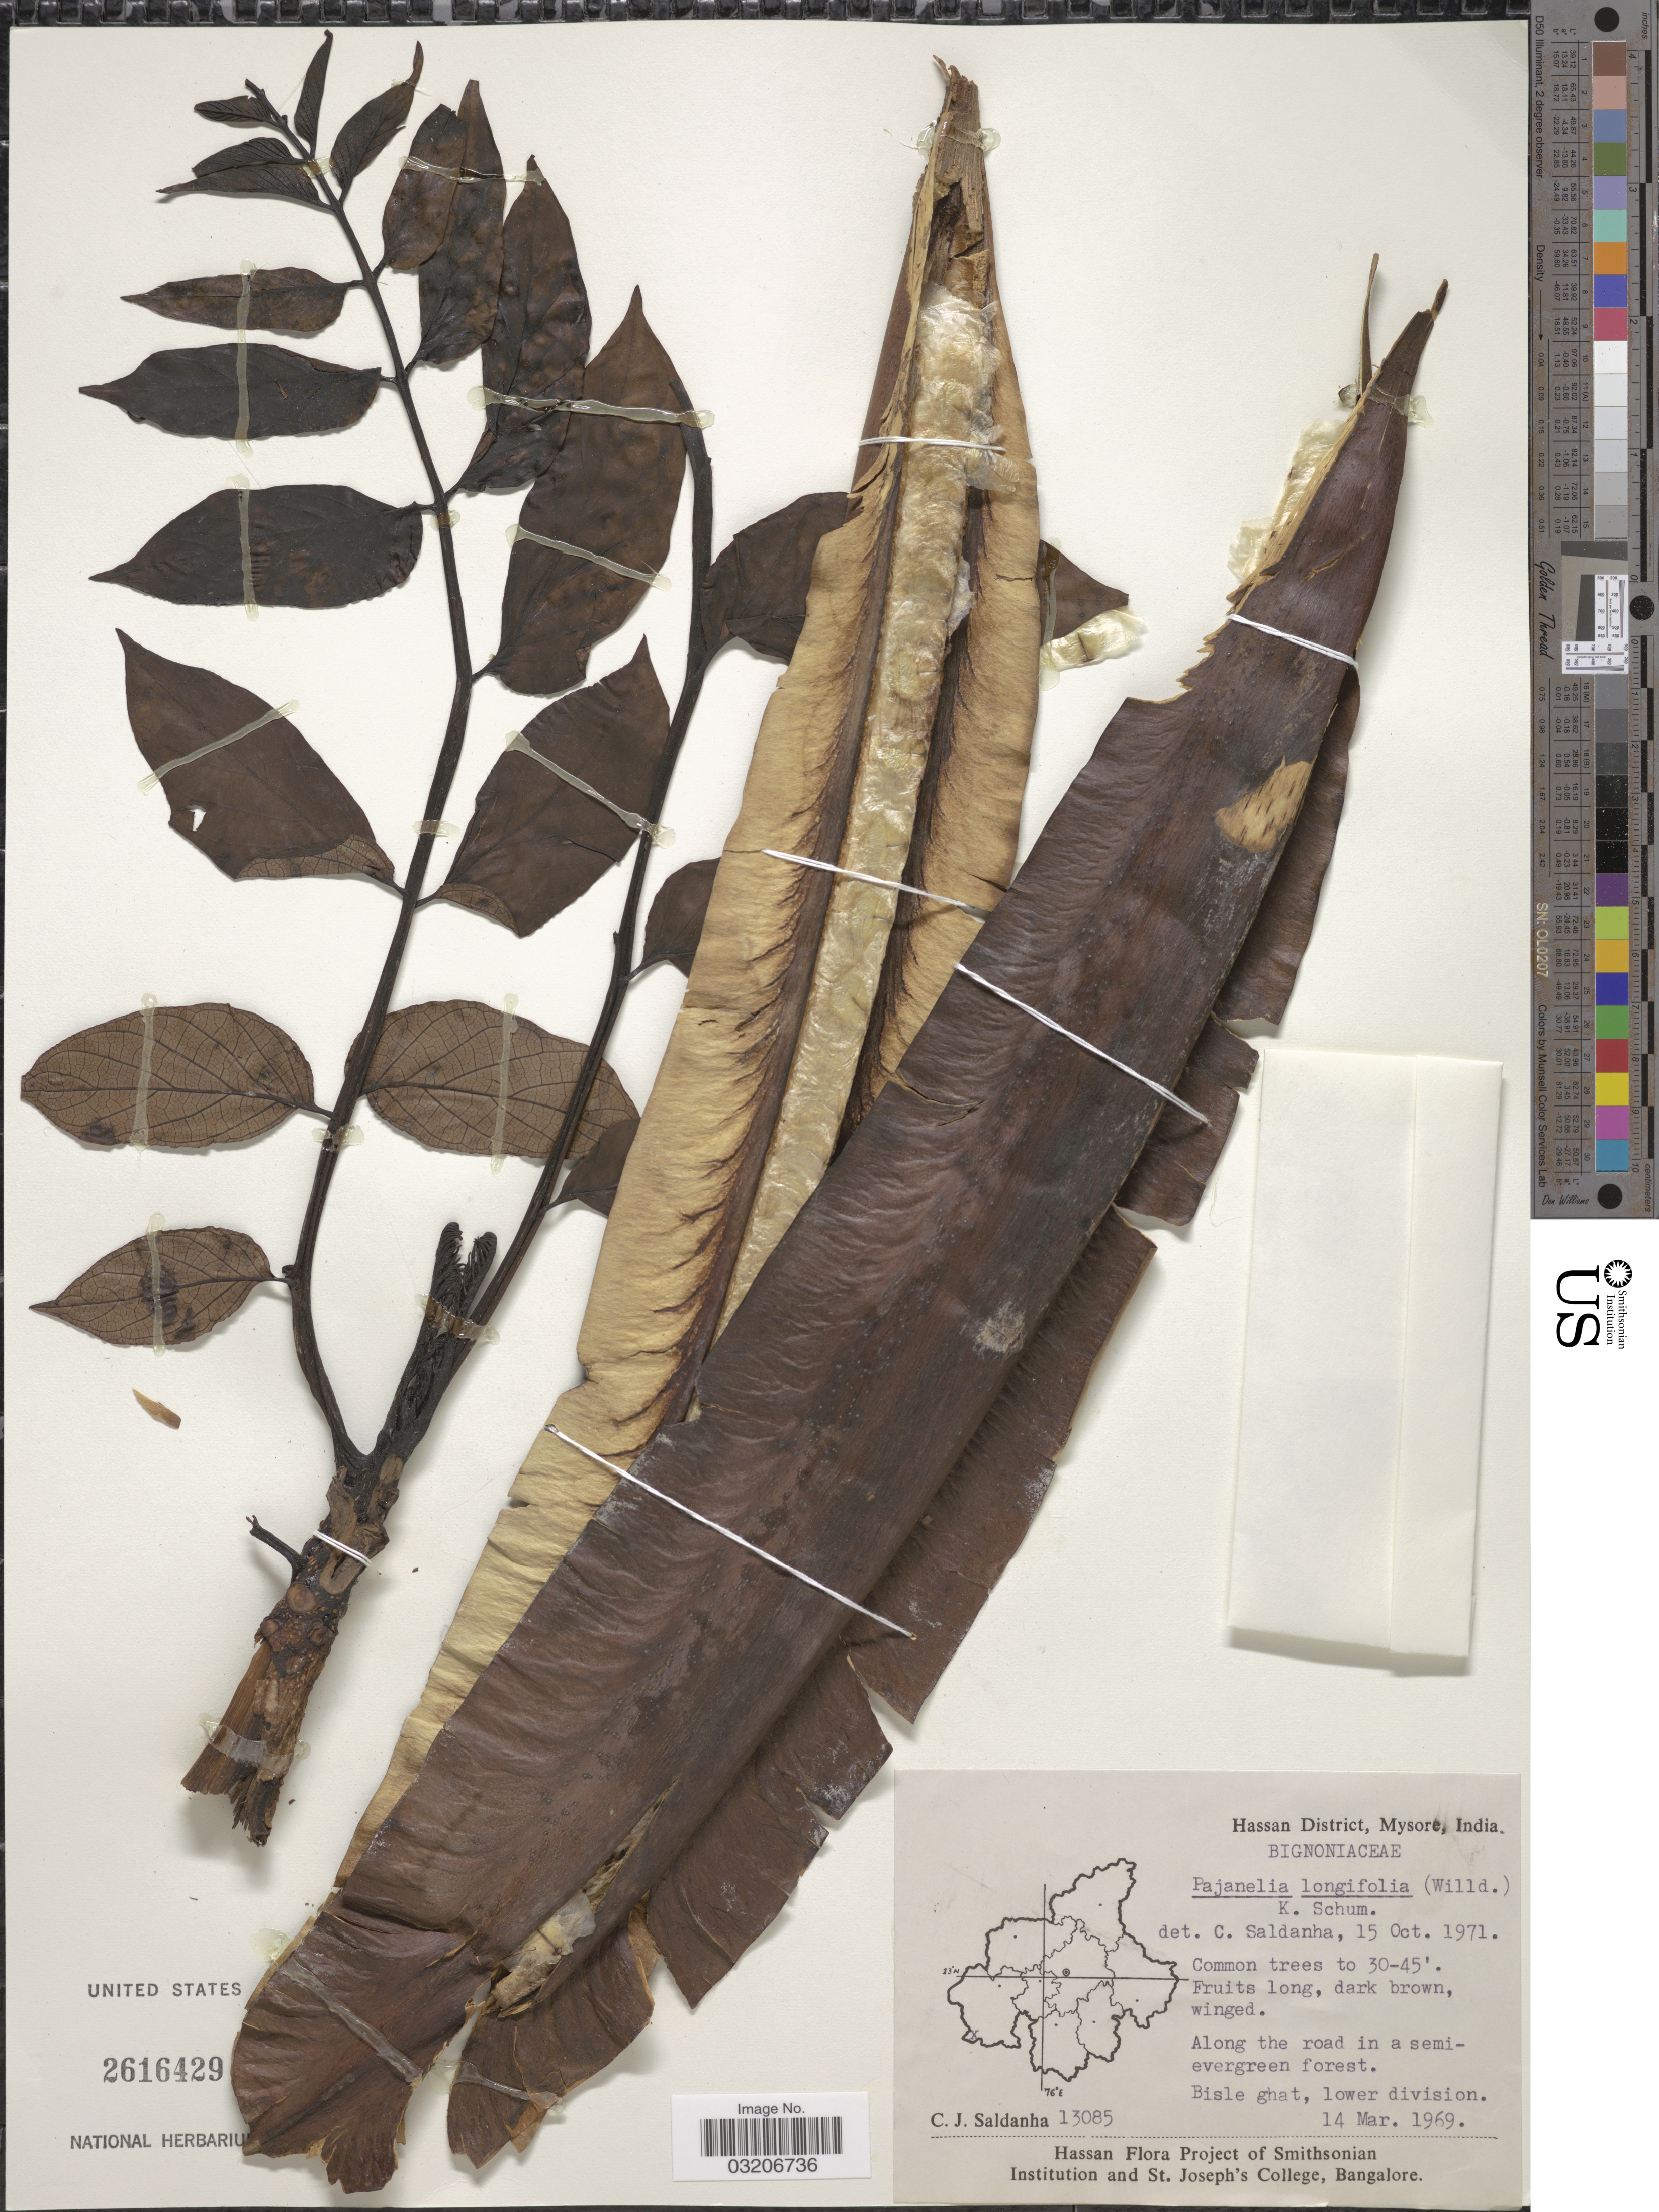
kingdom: Plantae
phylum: Tracheophyta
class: Magnoliopsida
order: Lamiales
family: Bignoniaceae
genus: Pajanelia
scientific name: Pajanelia longifolia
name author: K. Schum.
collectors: C. J. Saldanha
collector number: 13085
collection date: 1969-03-14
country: India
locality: Hassan District, Mysore. Bisle ghat, lower division.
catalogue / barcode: US 2616429